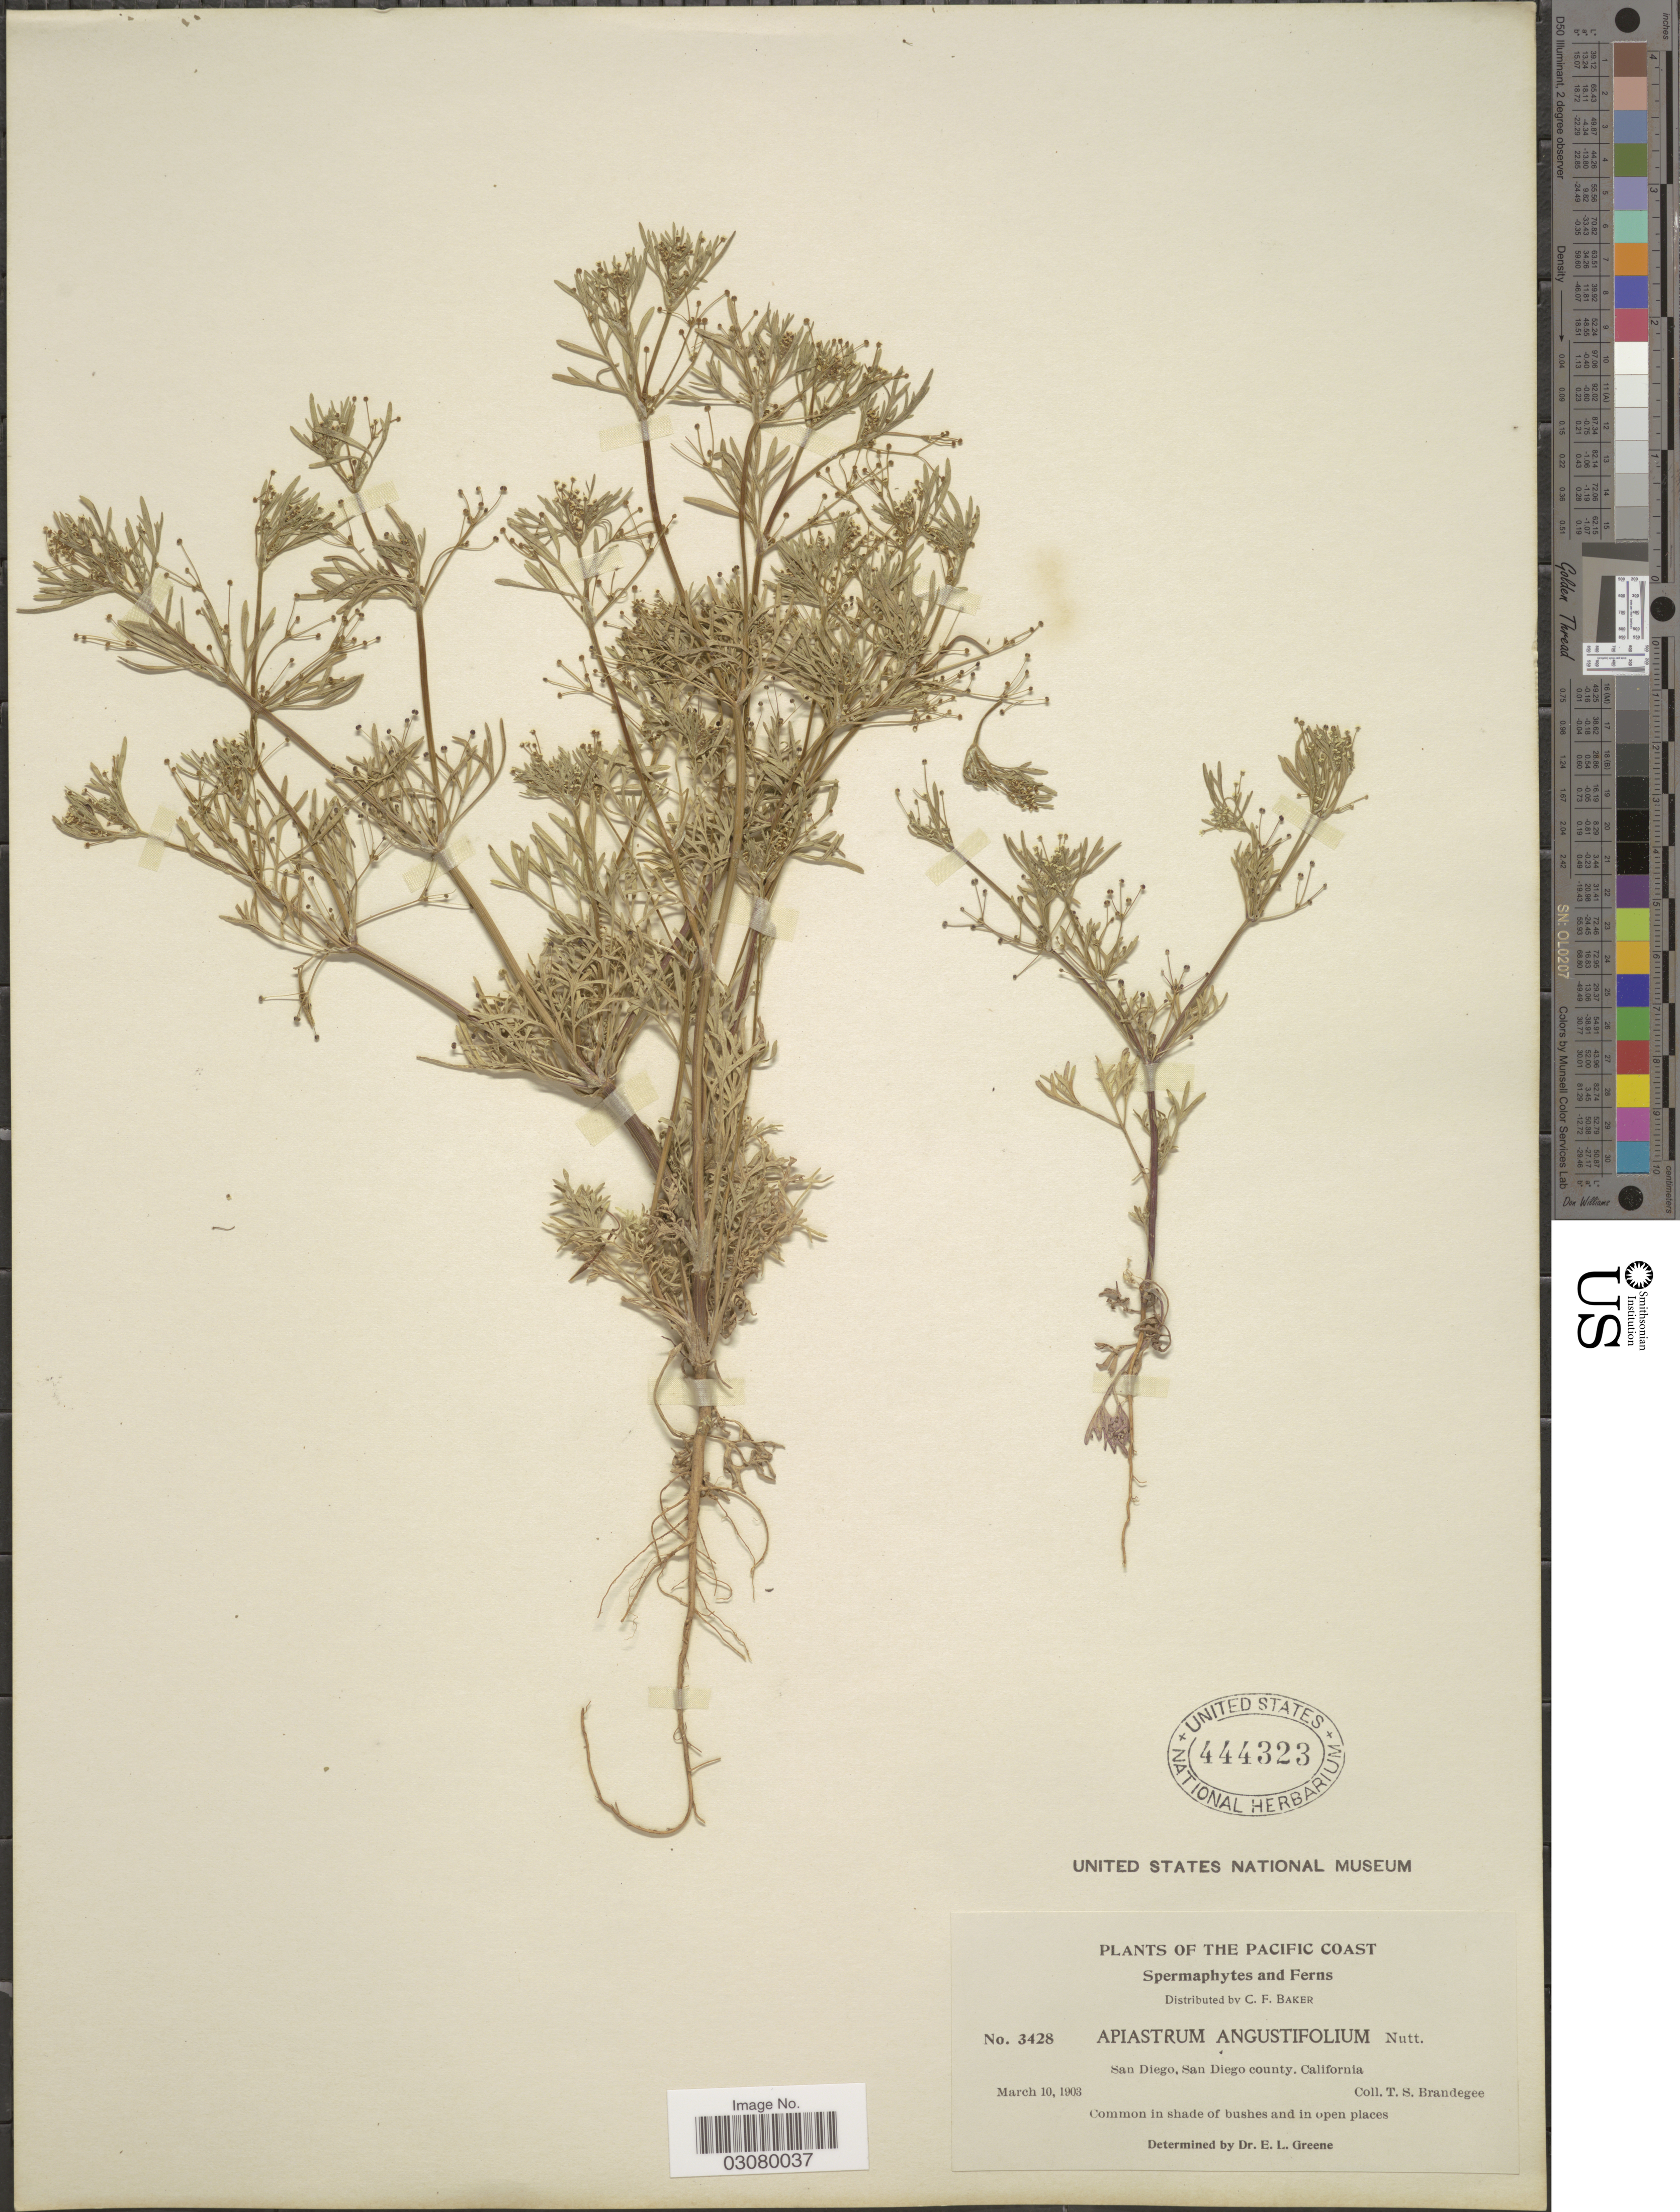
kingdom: Plantae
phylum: Tracheophyta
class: Magnoliopsida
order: Apiales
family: Apiaceae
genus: Apiastrum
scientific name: Apiastrum angustifolium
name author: Nutt.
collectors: T. S. Brandegee (herbarium)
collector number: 3428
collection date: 1903-03-10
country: United States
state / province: California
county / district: San Diego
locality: The Pacific Coast. San Diego, San Diego County.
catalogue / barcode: US 444323